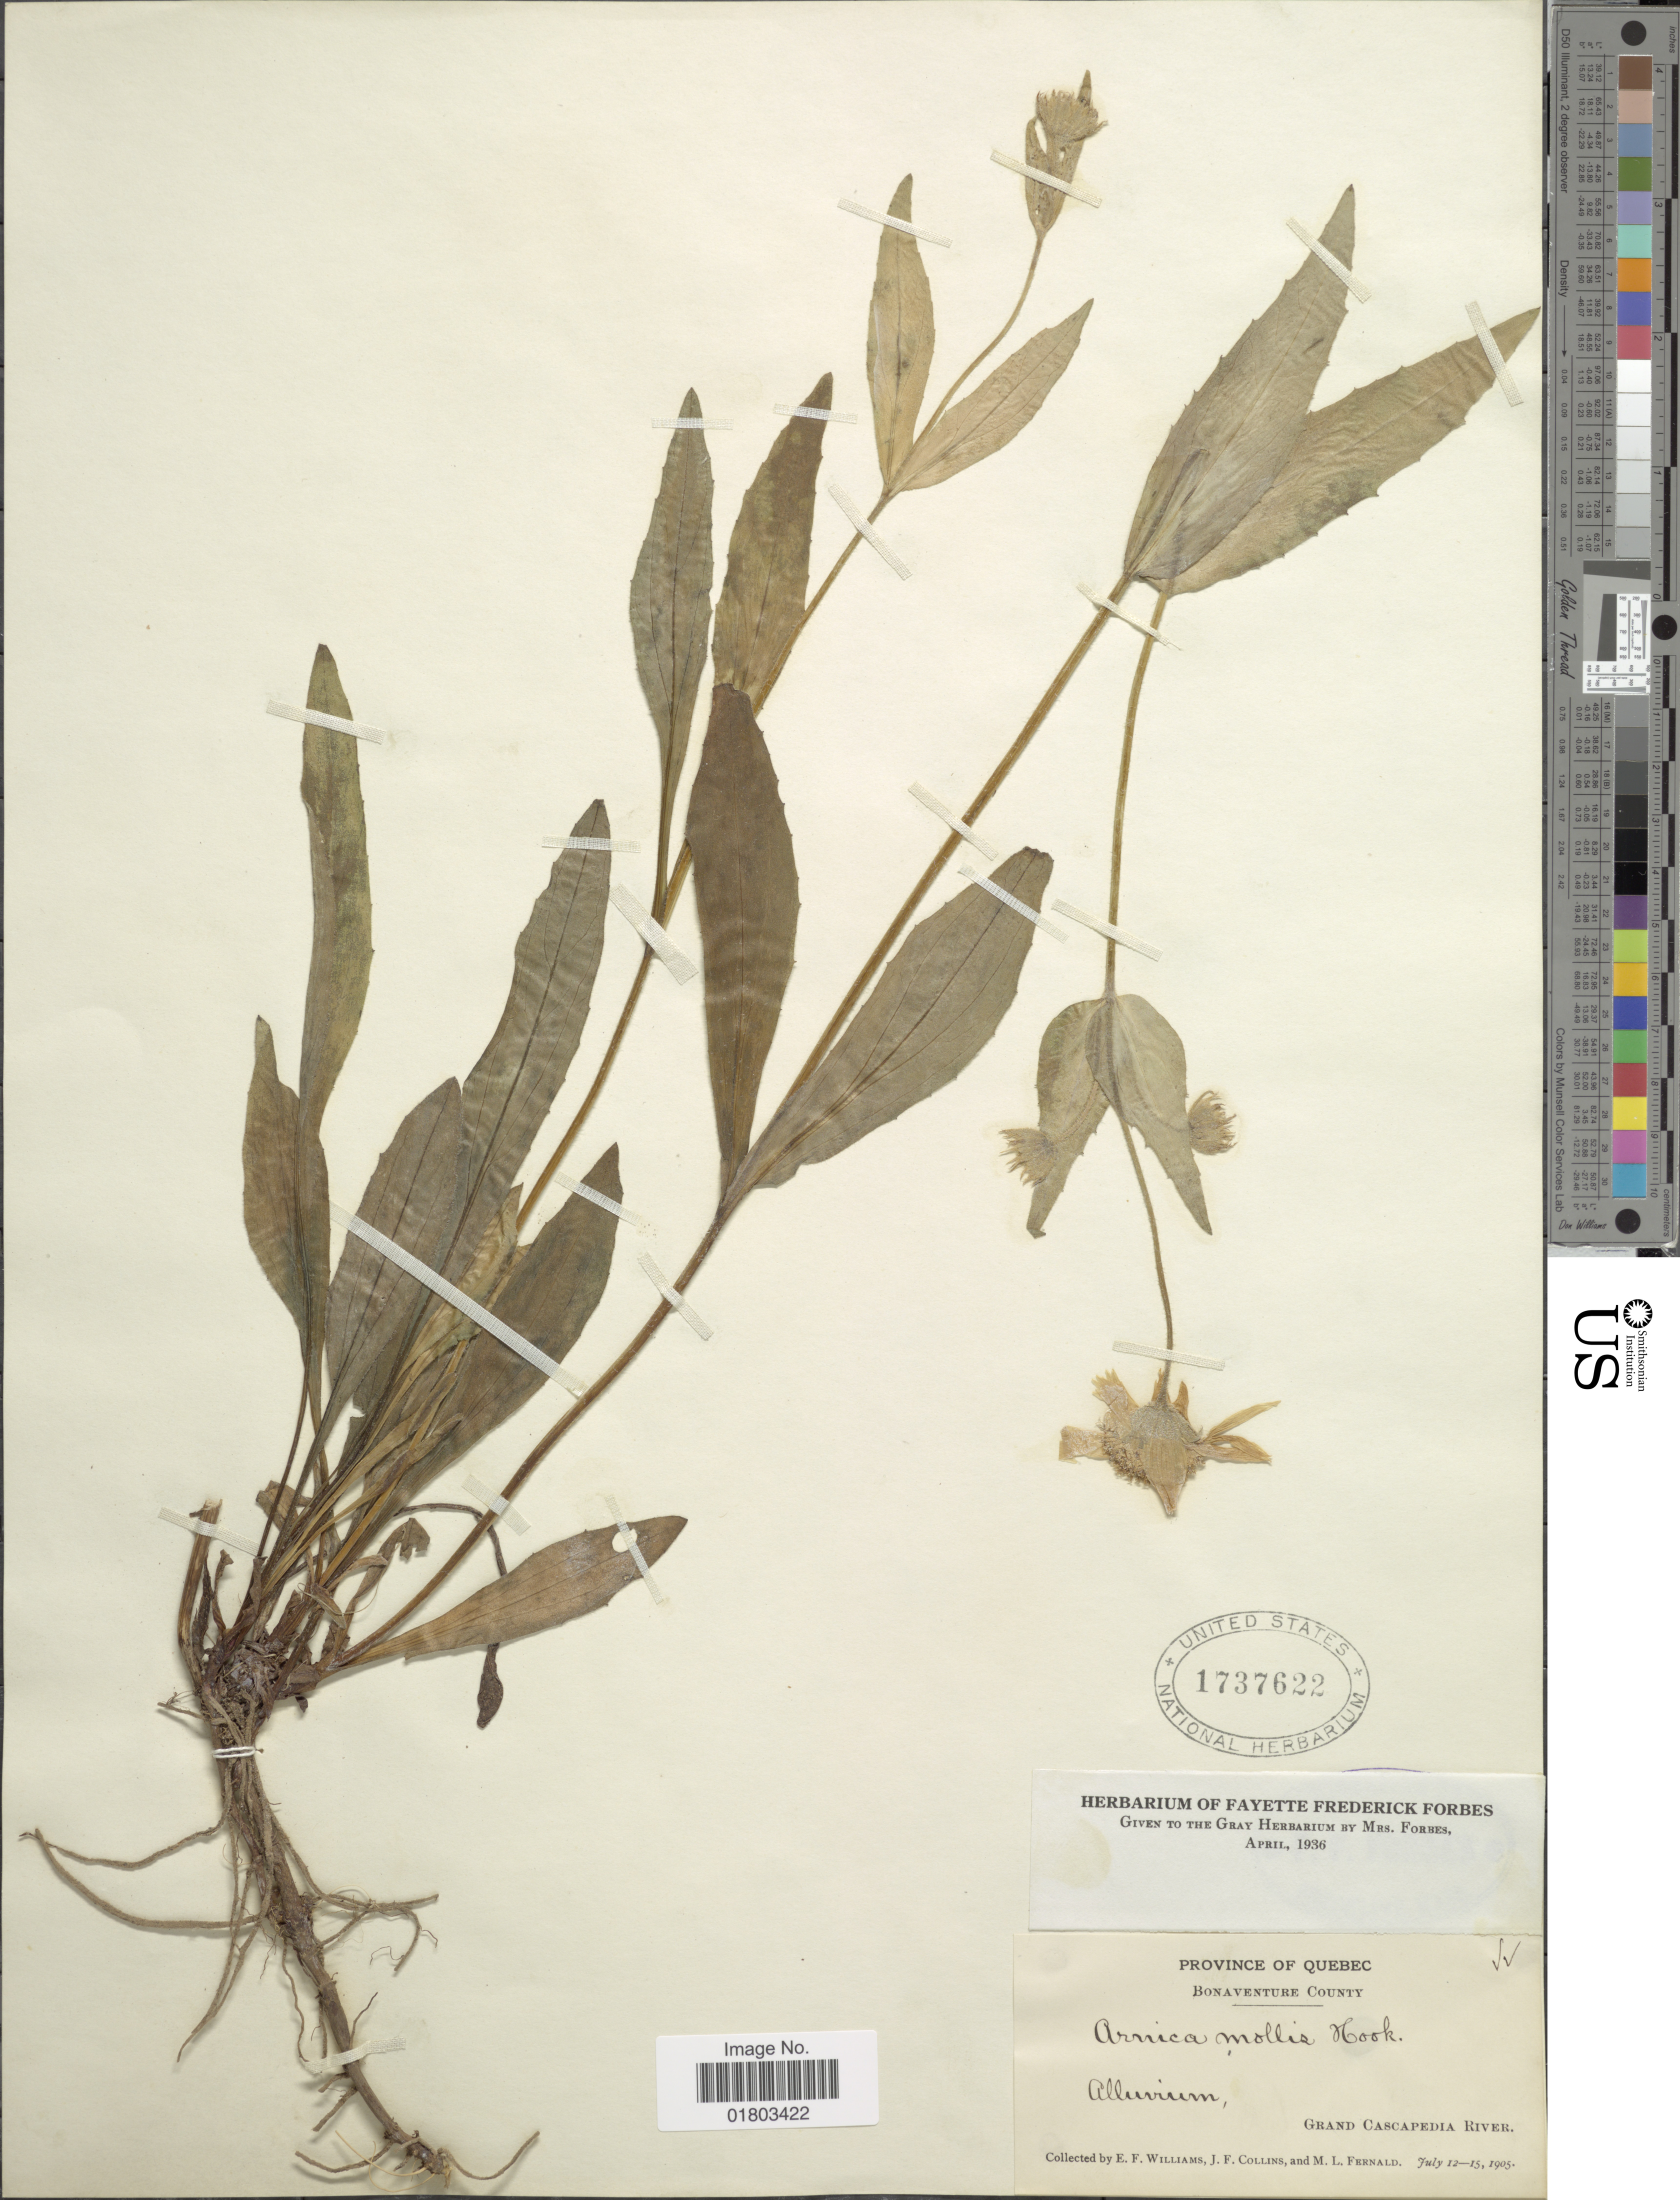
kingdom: Plantae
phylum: Tracheophyta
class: Magnoliopsida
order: Asterales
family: Asteraceae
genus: Arnica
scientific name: Arnica lanceolata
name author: Nutt.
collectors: E. Williams, J. Collins & M. L. Fernald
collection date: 1905-07-12/1905-07-15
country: Canada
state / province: Quebec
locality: Bonaventure County, Alluvium, Grand Cascapedia River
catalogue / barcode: US 1737622